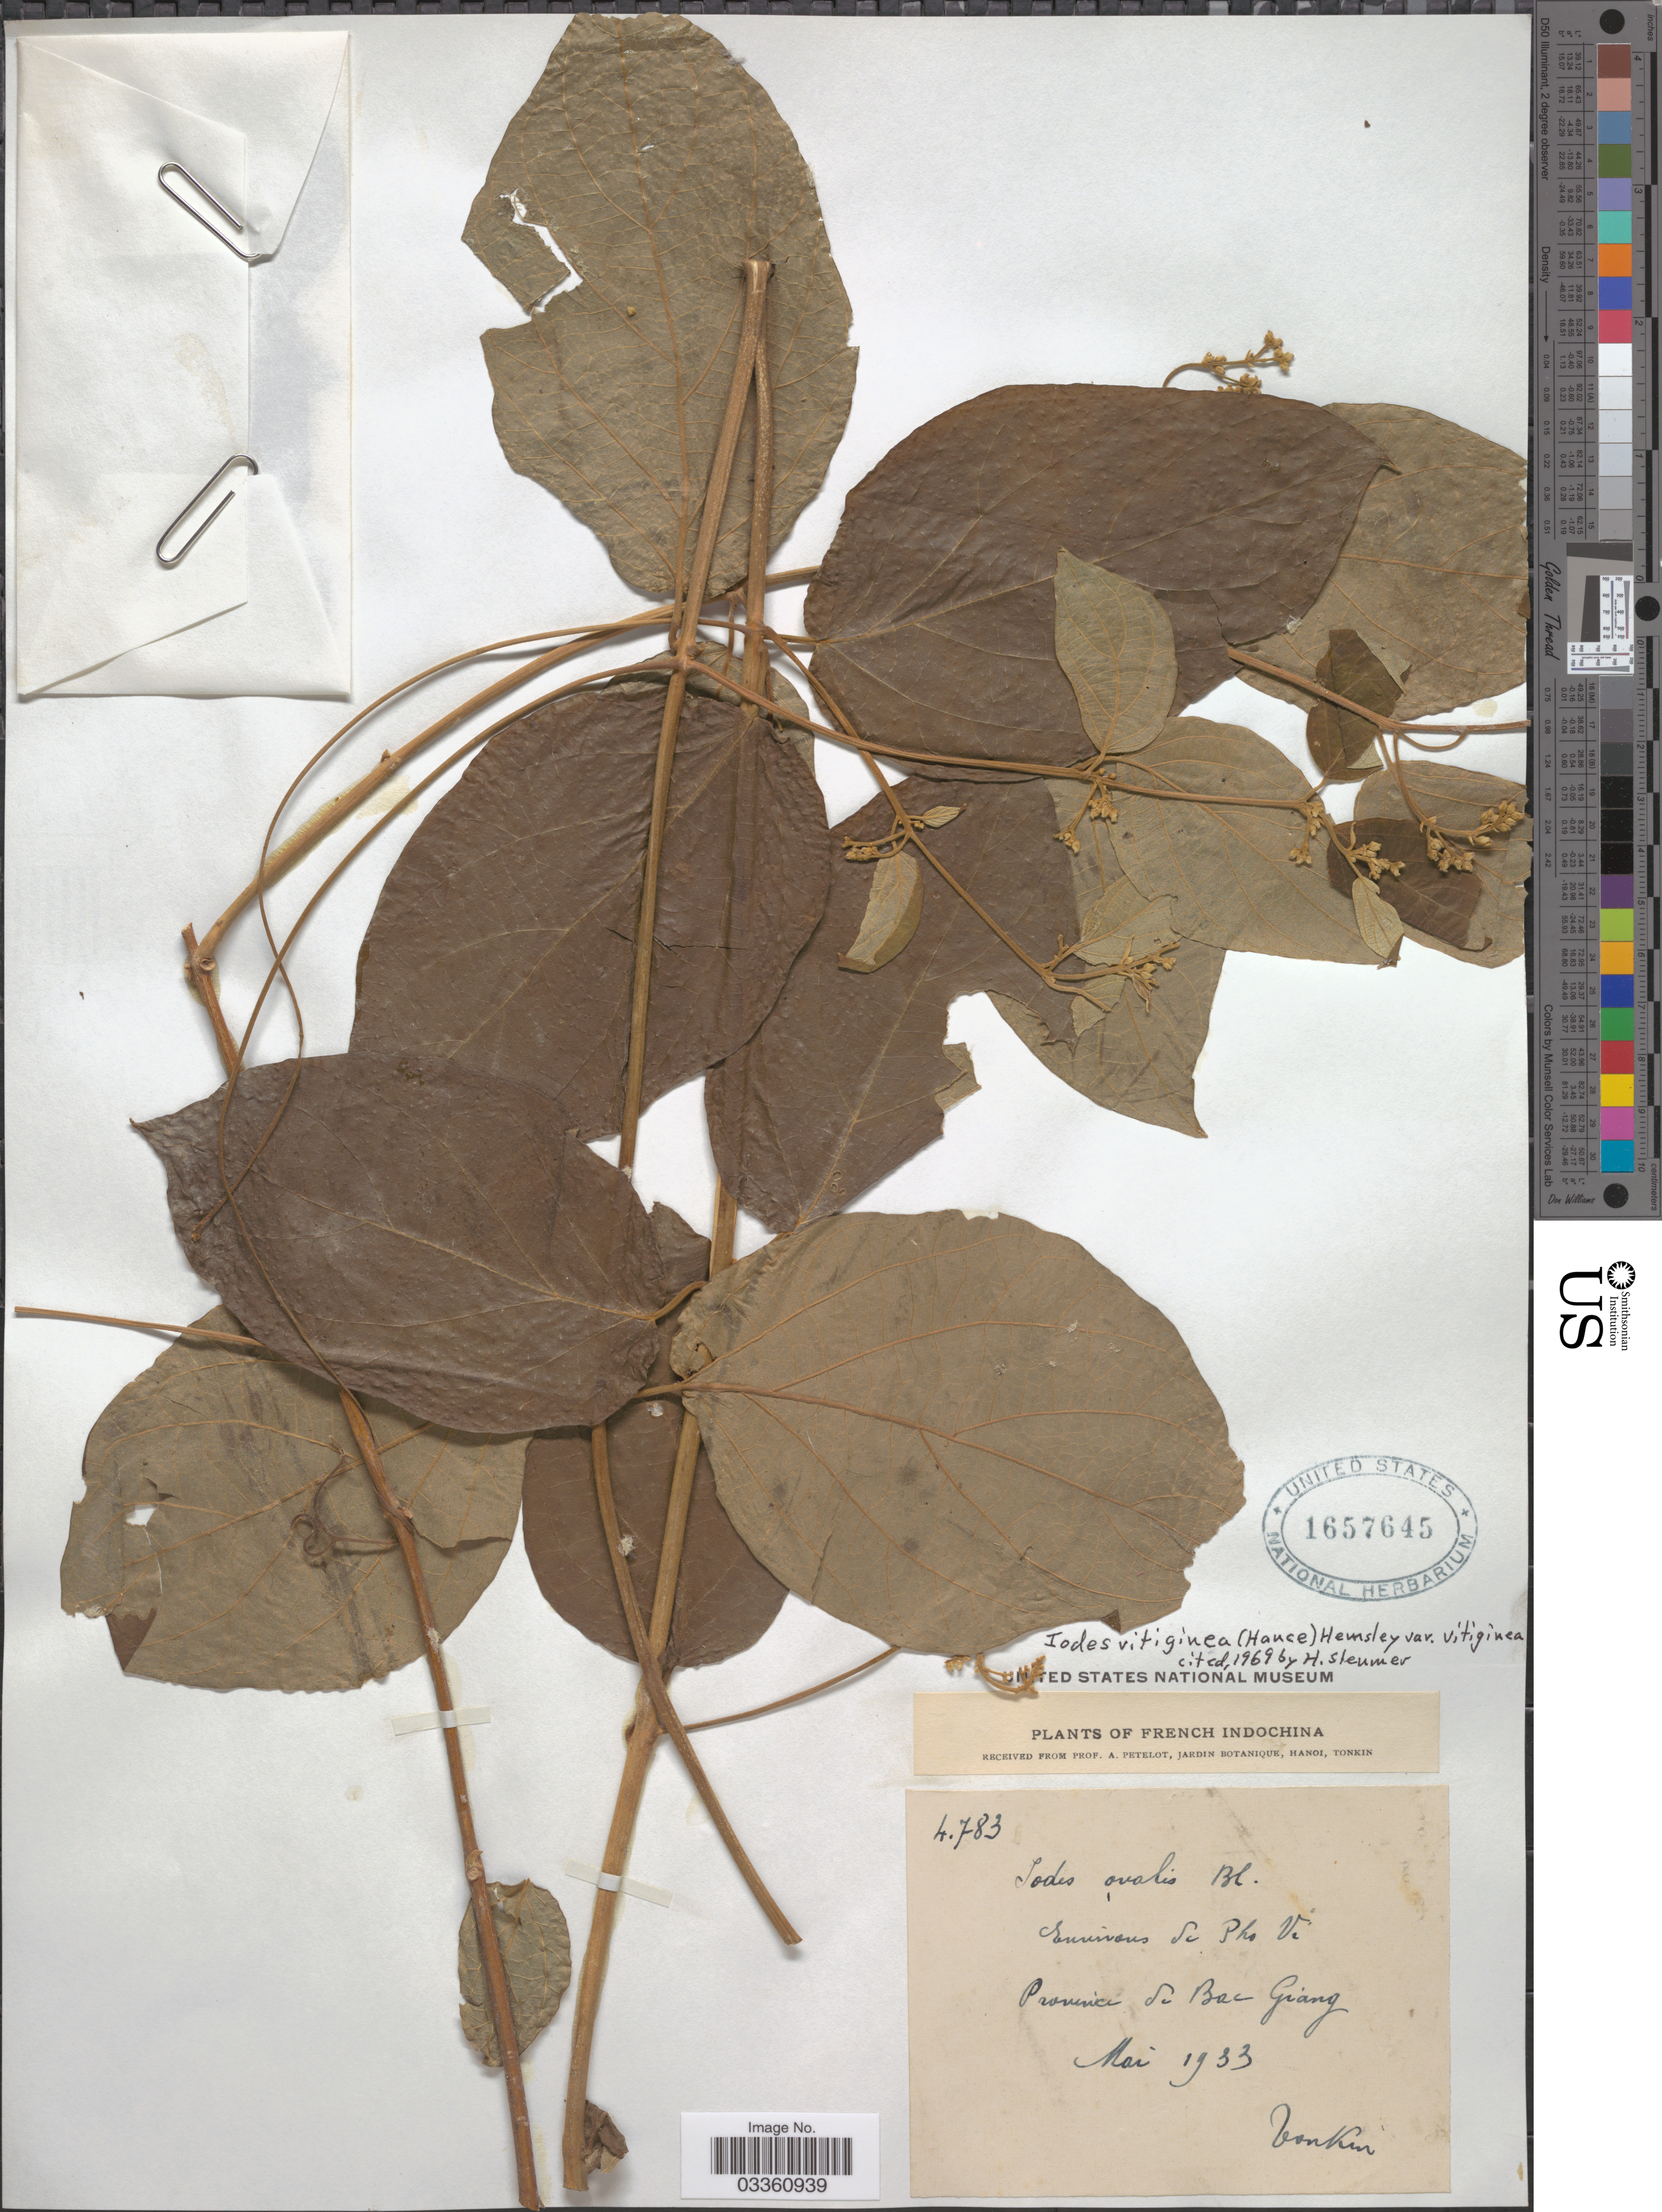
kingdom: Plantae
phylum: Tracheophyta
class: Magnoliopsida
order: Icacinales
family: Icacinaceae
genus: Iodes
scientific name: Iodes vitiginea var. vitiginea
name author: (Hance) Hance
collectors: A. Petelot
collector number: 4783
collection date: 1933-05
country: Vietnam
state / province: Bac Giang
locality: French Indochina. Environs de Pho Ve.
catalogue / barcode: US 1657645